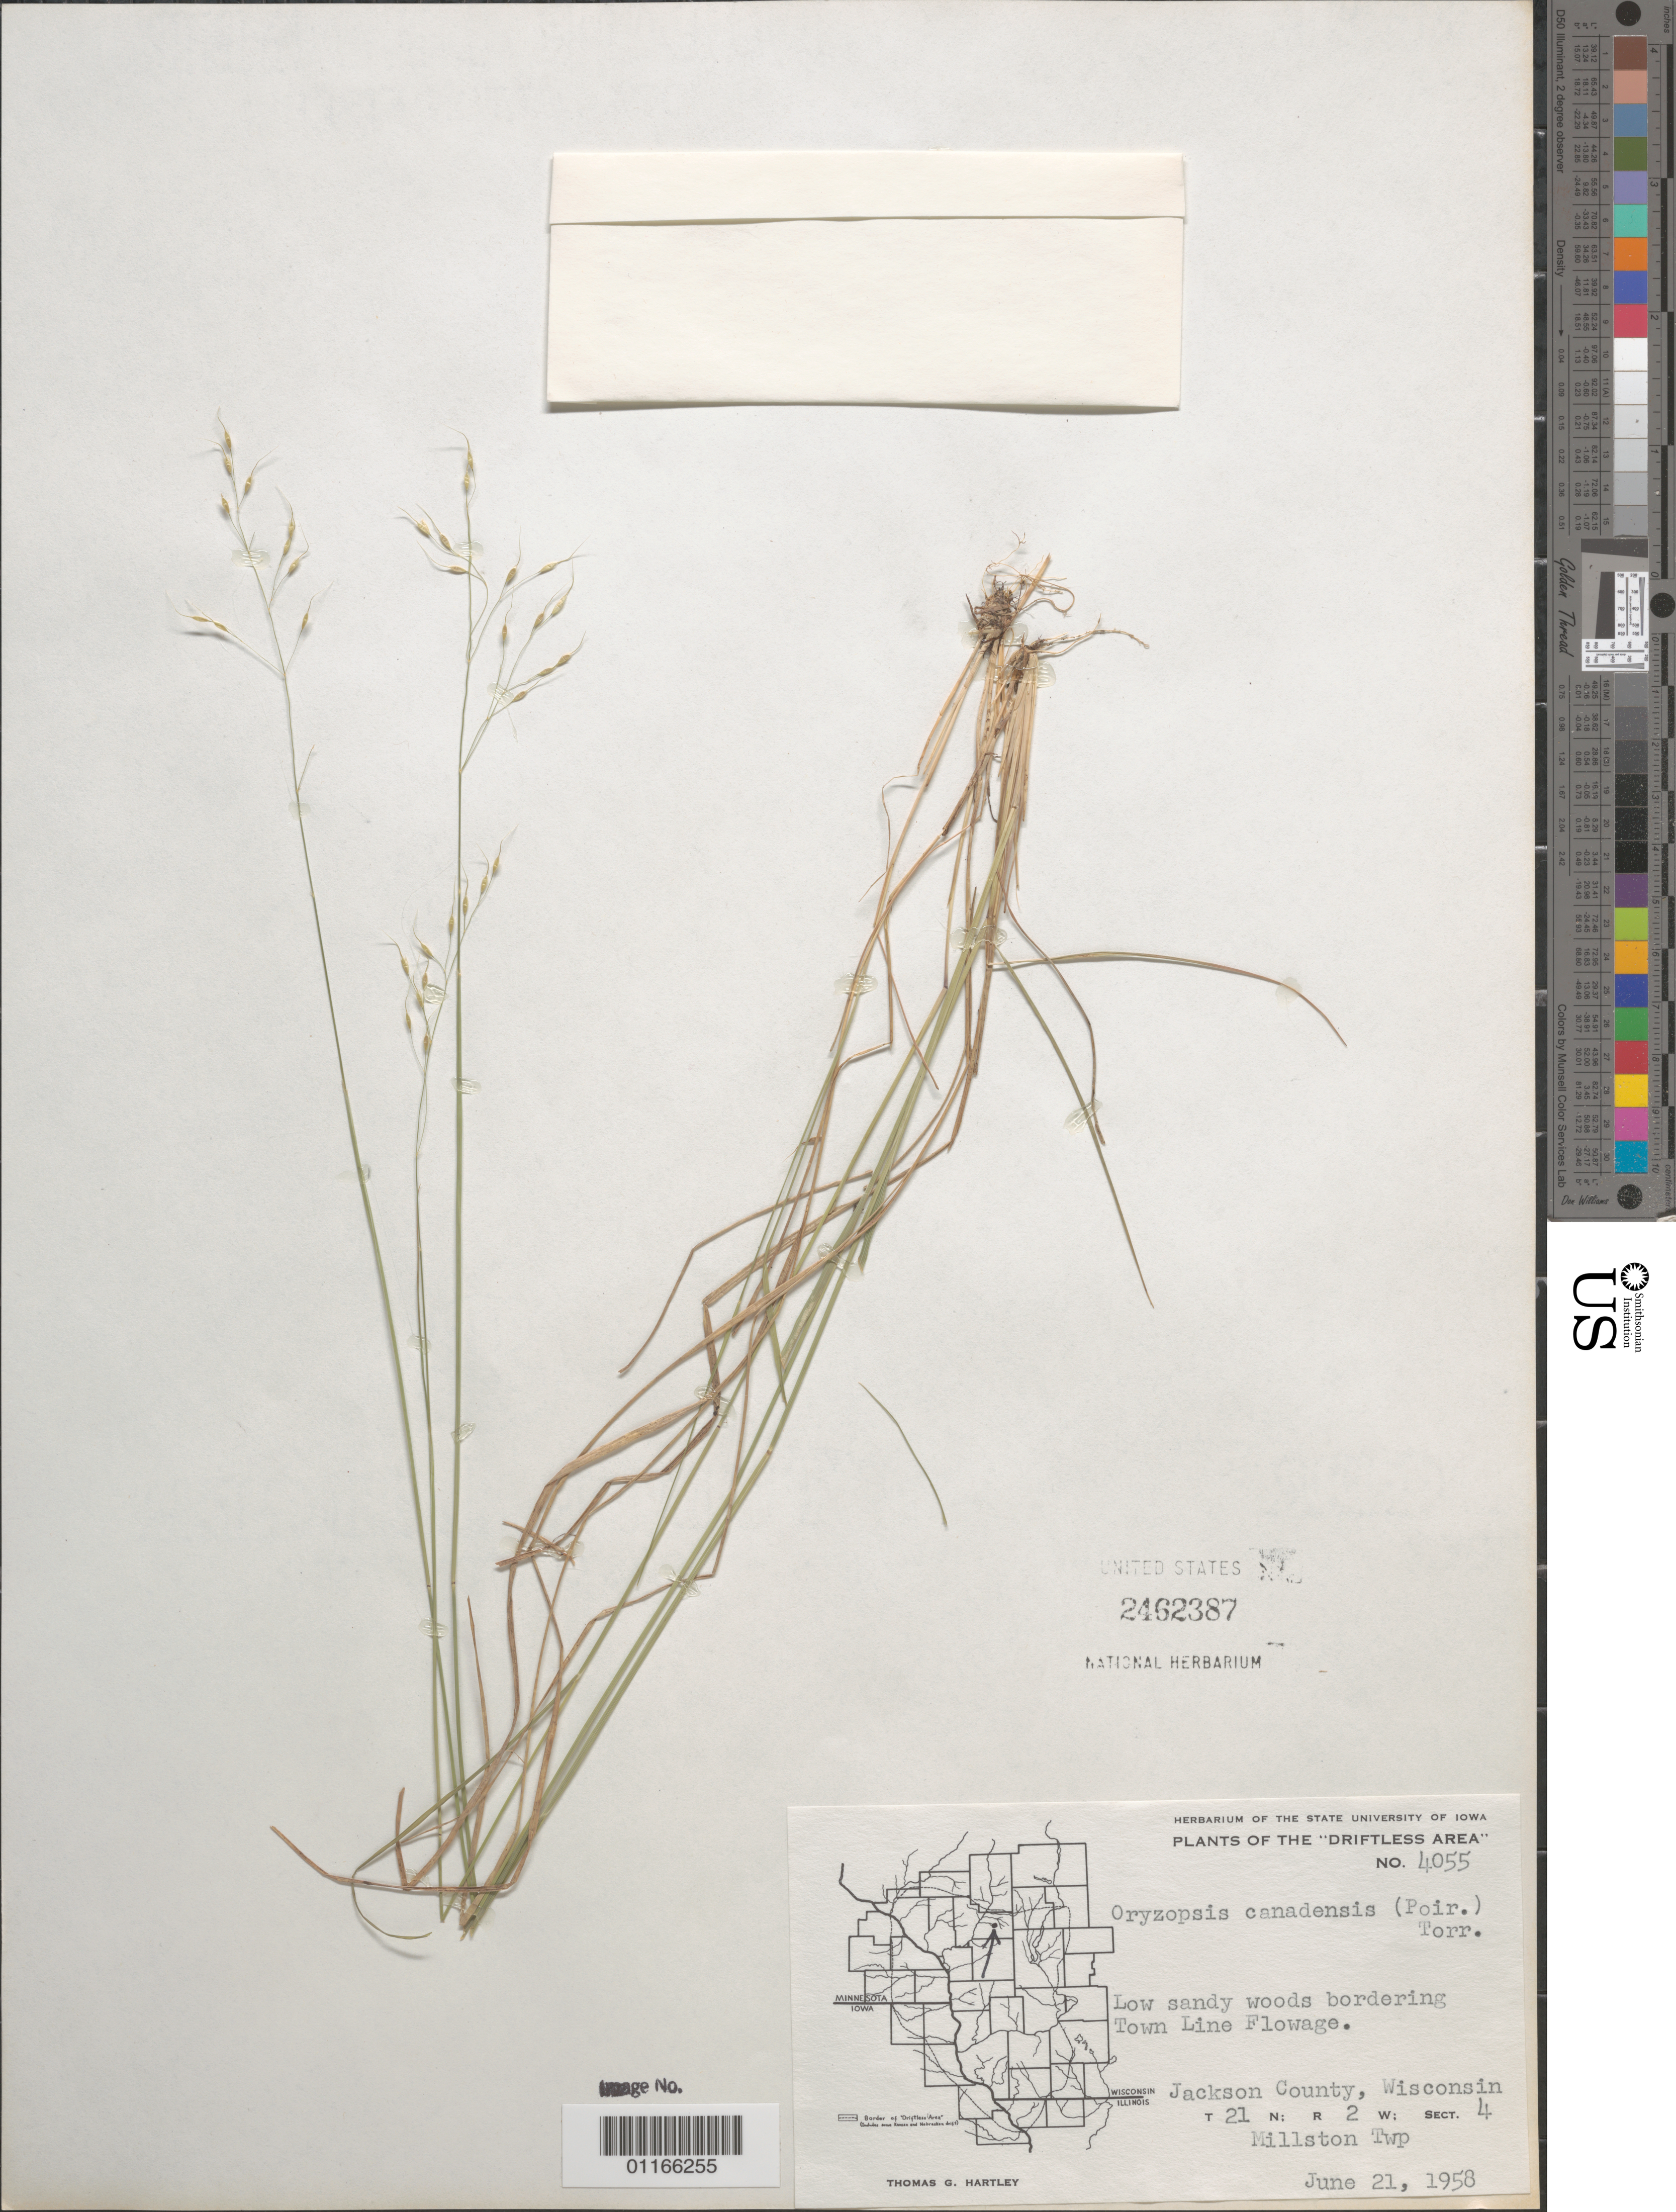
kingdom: Plantae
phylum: Tracheophyta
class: Liliopsida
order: Poales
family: Poaceae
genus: Piptatheropsis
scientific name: Piptatheropsis canadensis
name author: (Poir.) Romasch. et al.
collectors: T. G. Hartley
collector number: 4055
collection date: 1958-06-21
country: United States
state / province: Wisconsin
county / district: Jackson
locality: Millston Twp. T21N; R2W; Sect. 4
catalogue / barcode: US 2462387